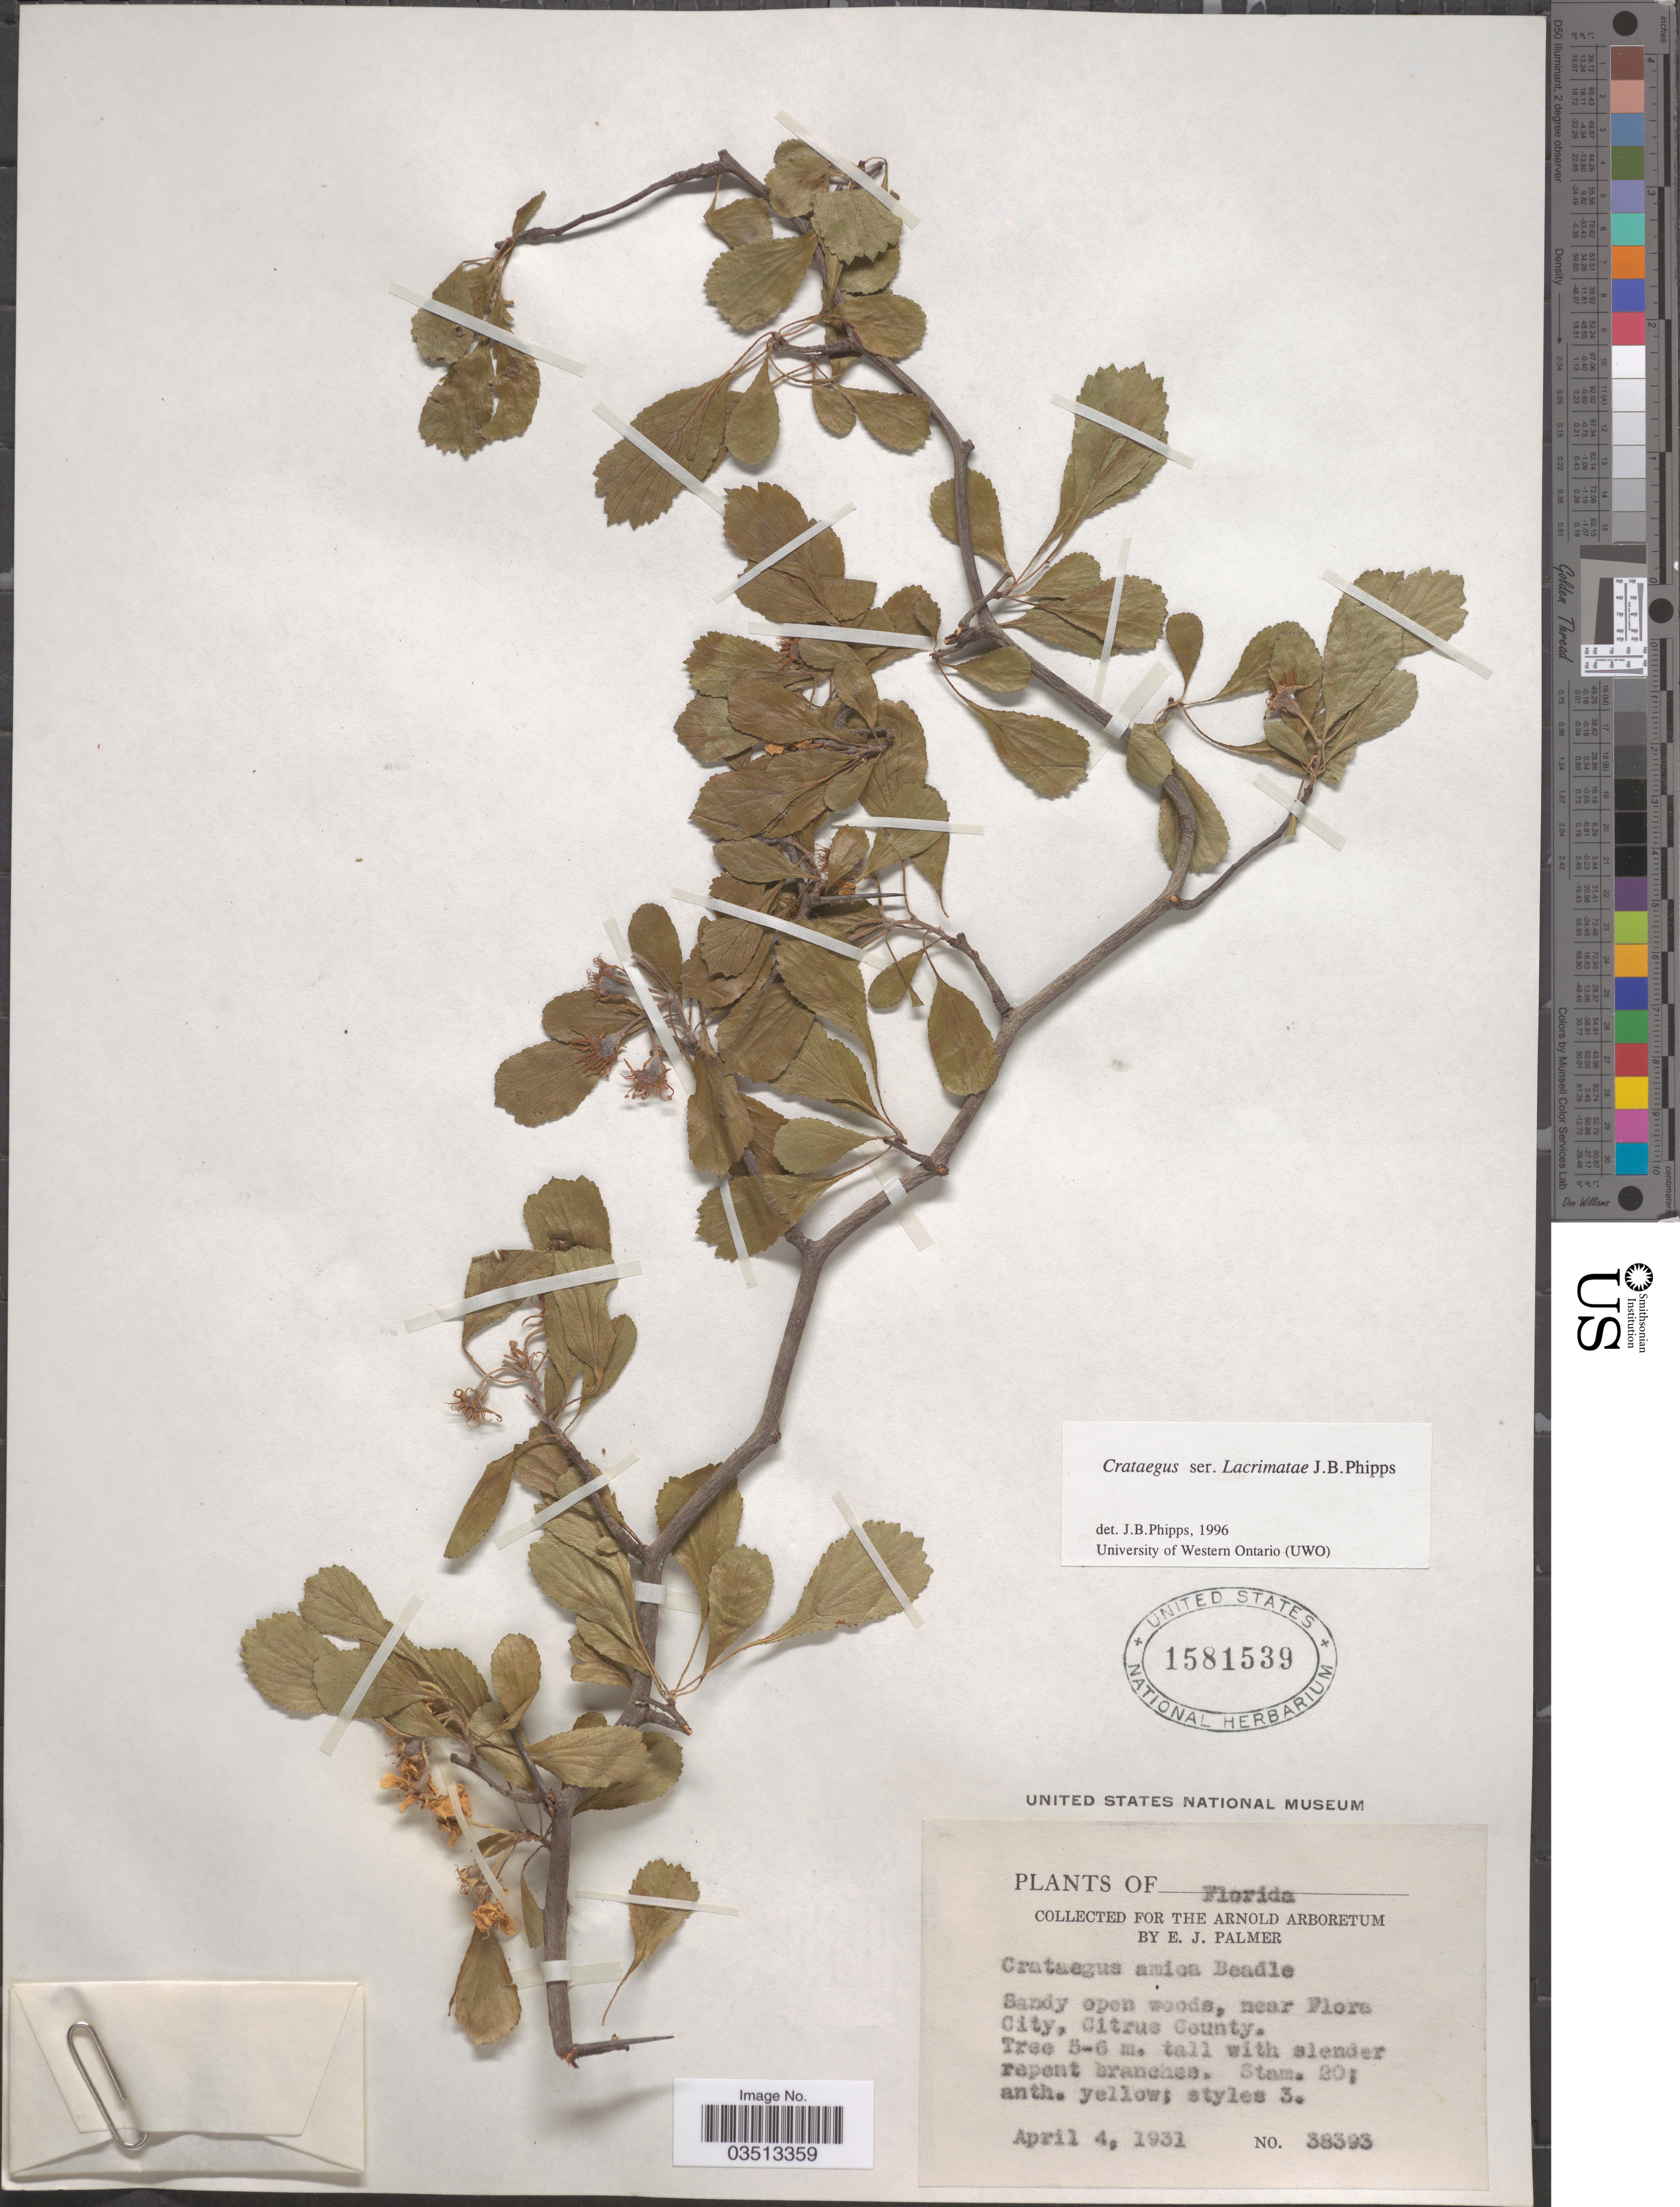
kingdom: Plantae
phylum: Tracheophyta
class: Magnoliopsida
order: Rosales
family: Rosaceae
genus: Crataegus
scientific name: Crataegus amica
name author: Beadle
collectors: E. J. Palmer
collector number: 38393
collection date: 1931-04-04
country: United States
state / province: Florida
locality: Near Flora City, Citrus County.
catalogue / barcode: US 1581539